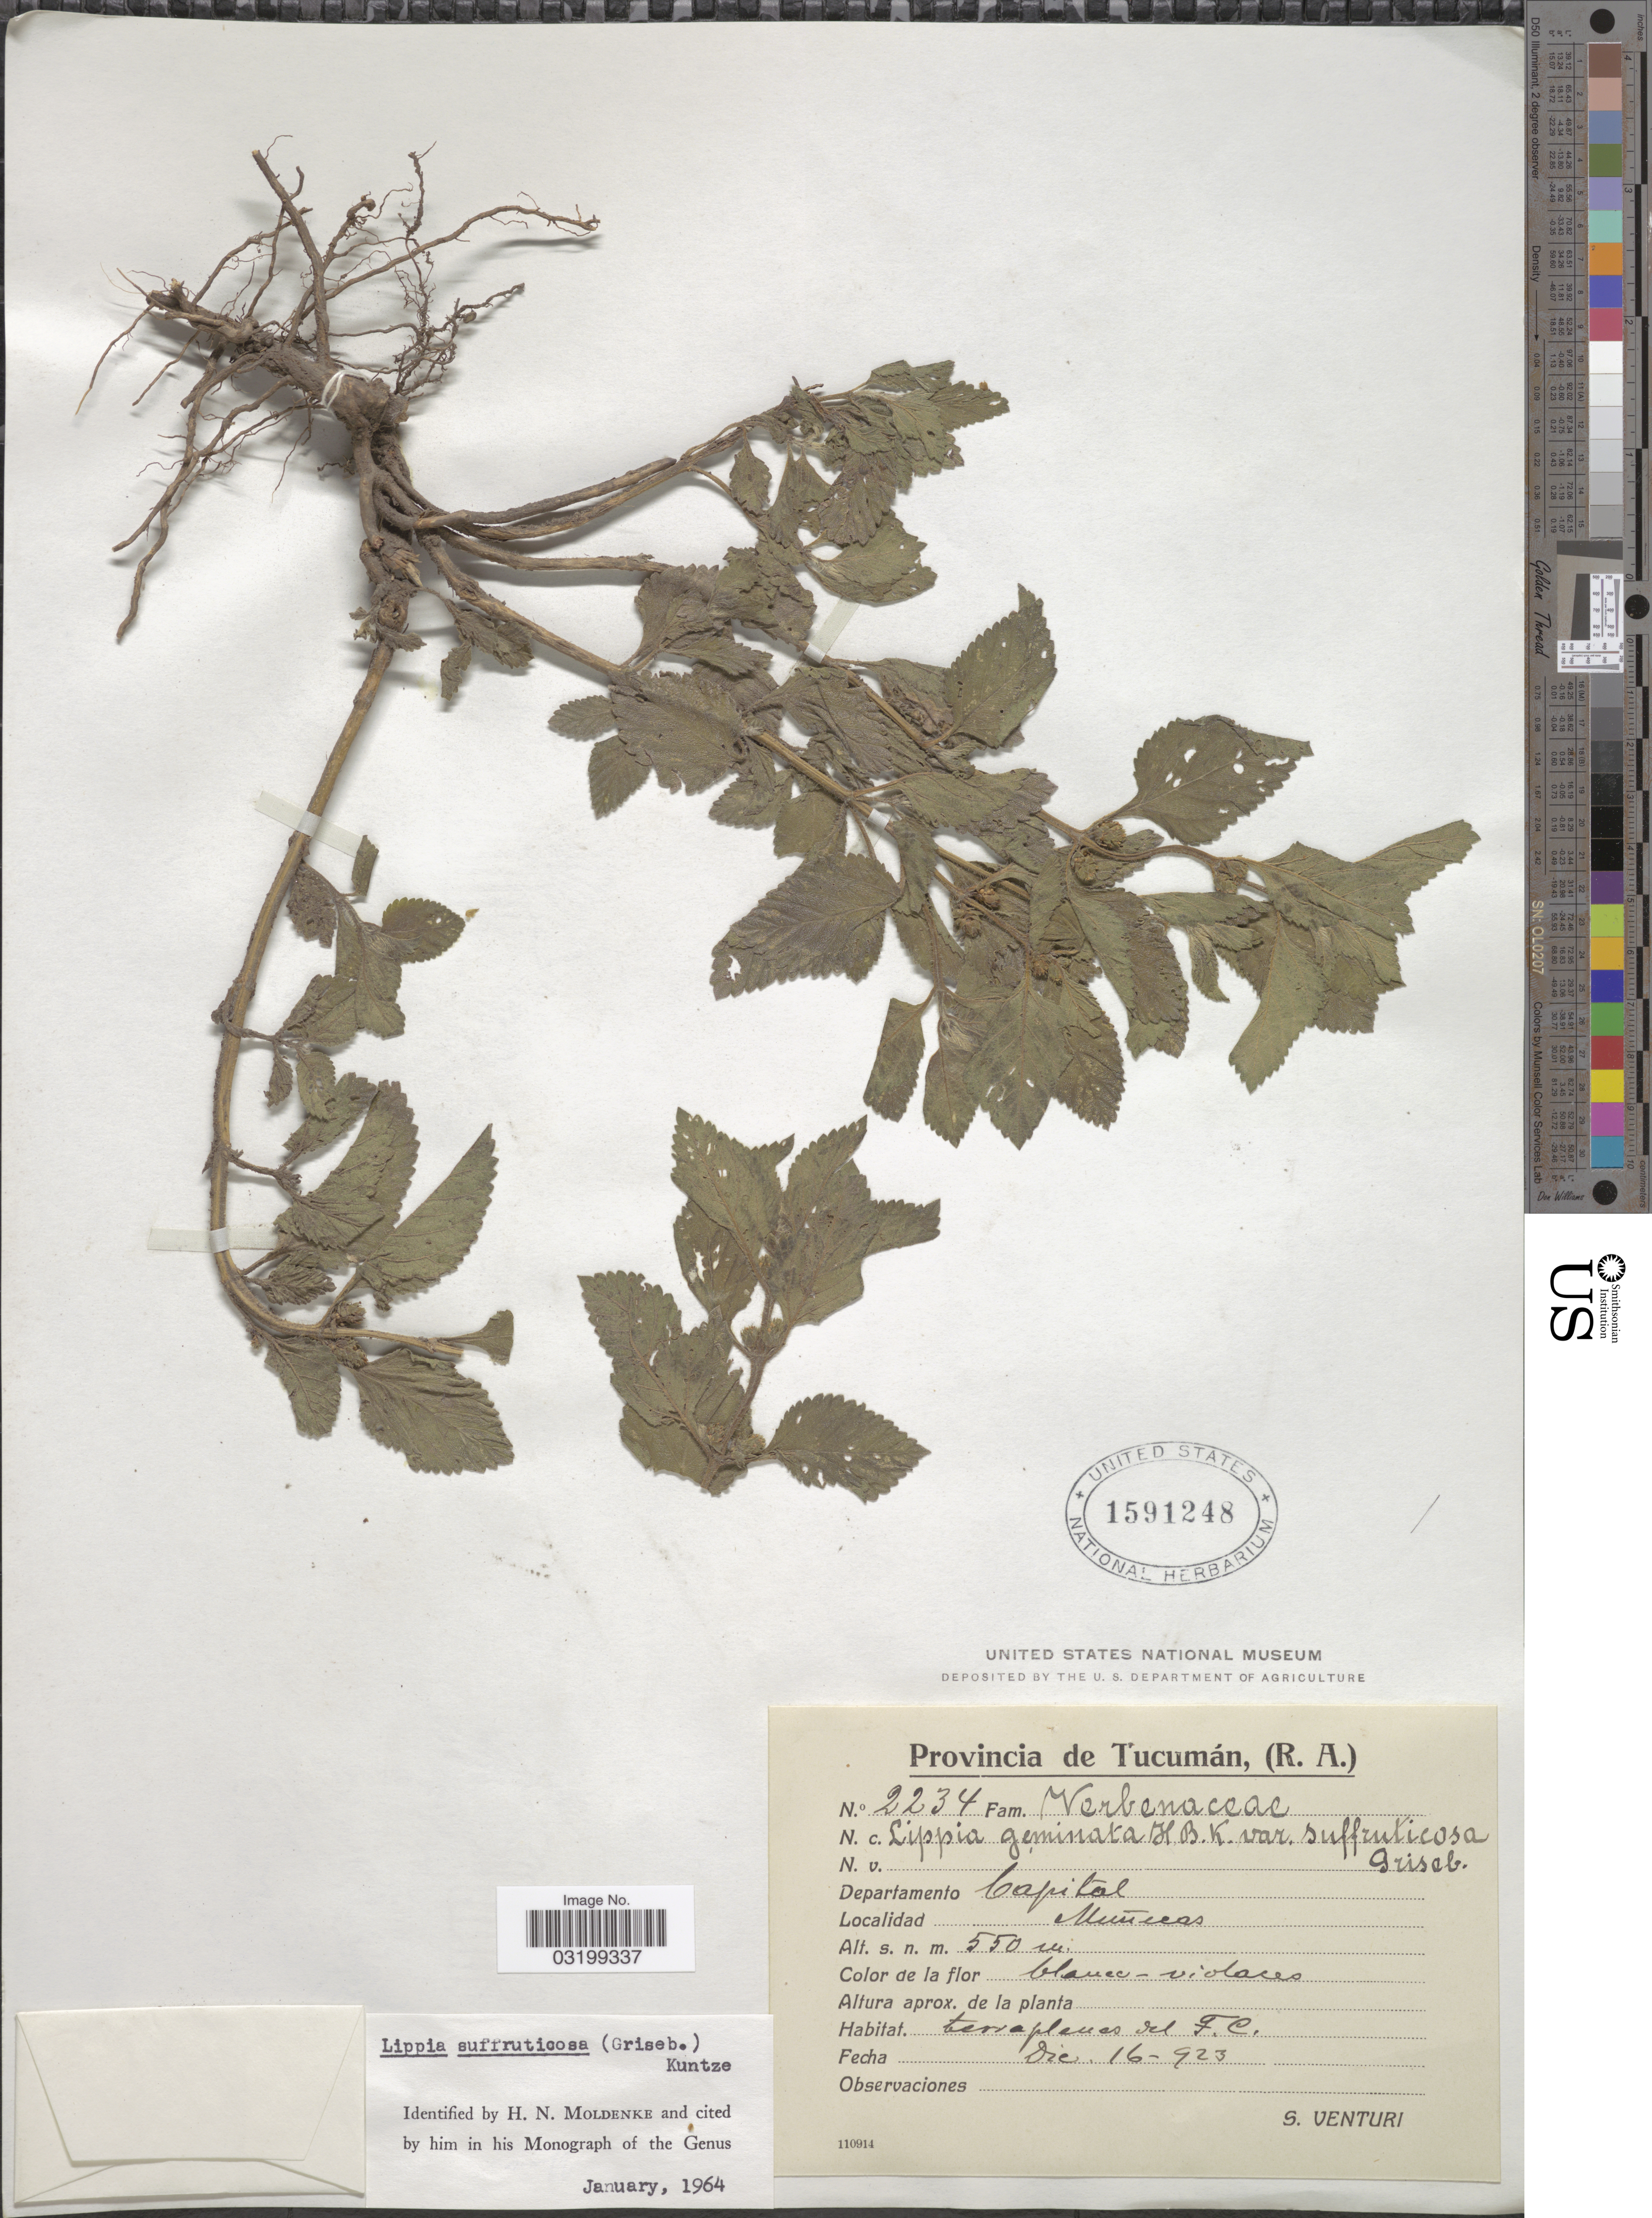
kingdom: Plantae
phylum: Tracheophyta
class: Magnoliopsida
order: Lamiales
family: Verbenaceae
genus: Lippia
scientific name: Lippia suffruticosa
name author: (Griseb.) Kuntze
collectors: S. Venturi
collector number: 2234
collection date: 1923-12-16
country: Argentina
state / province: Tucuman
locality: Departamento Capital. Muñecas.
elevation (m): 550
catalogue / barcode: US 1591248